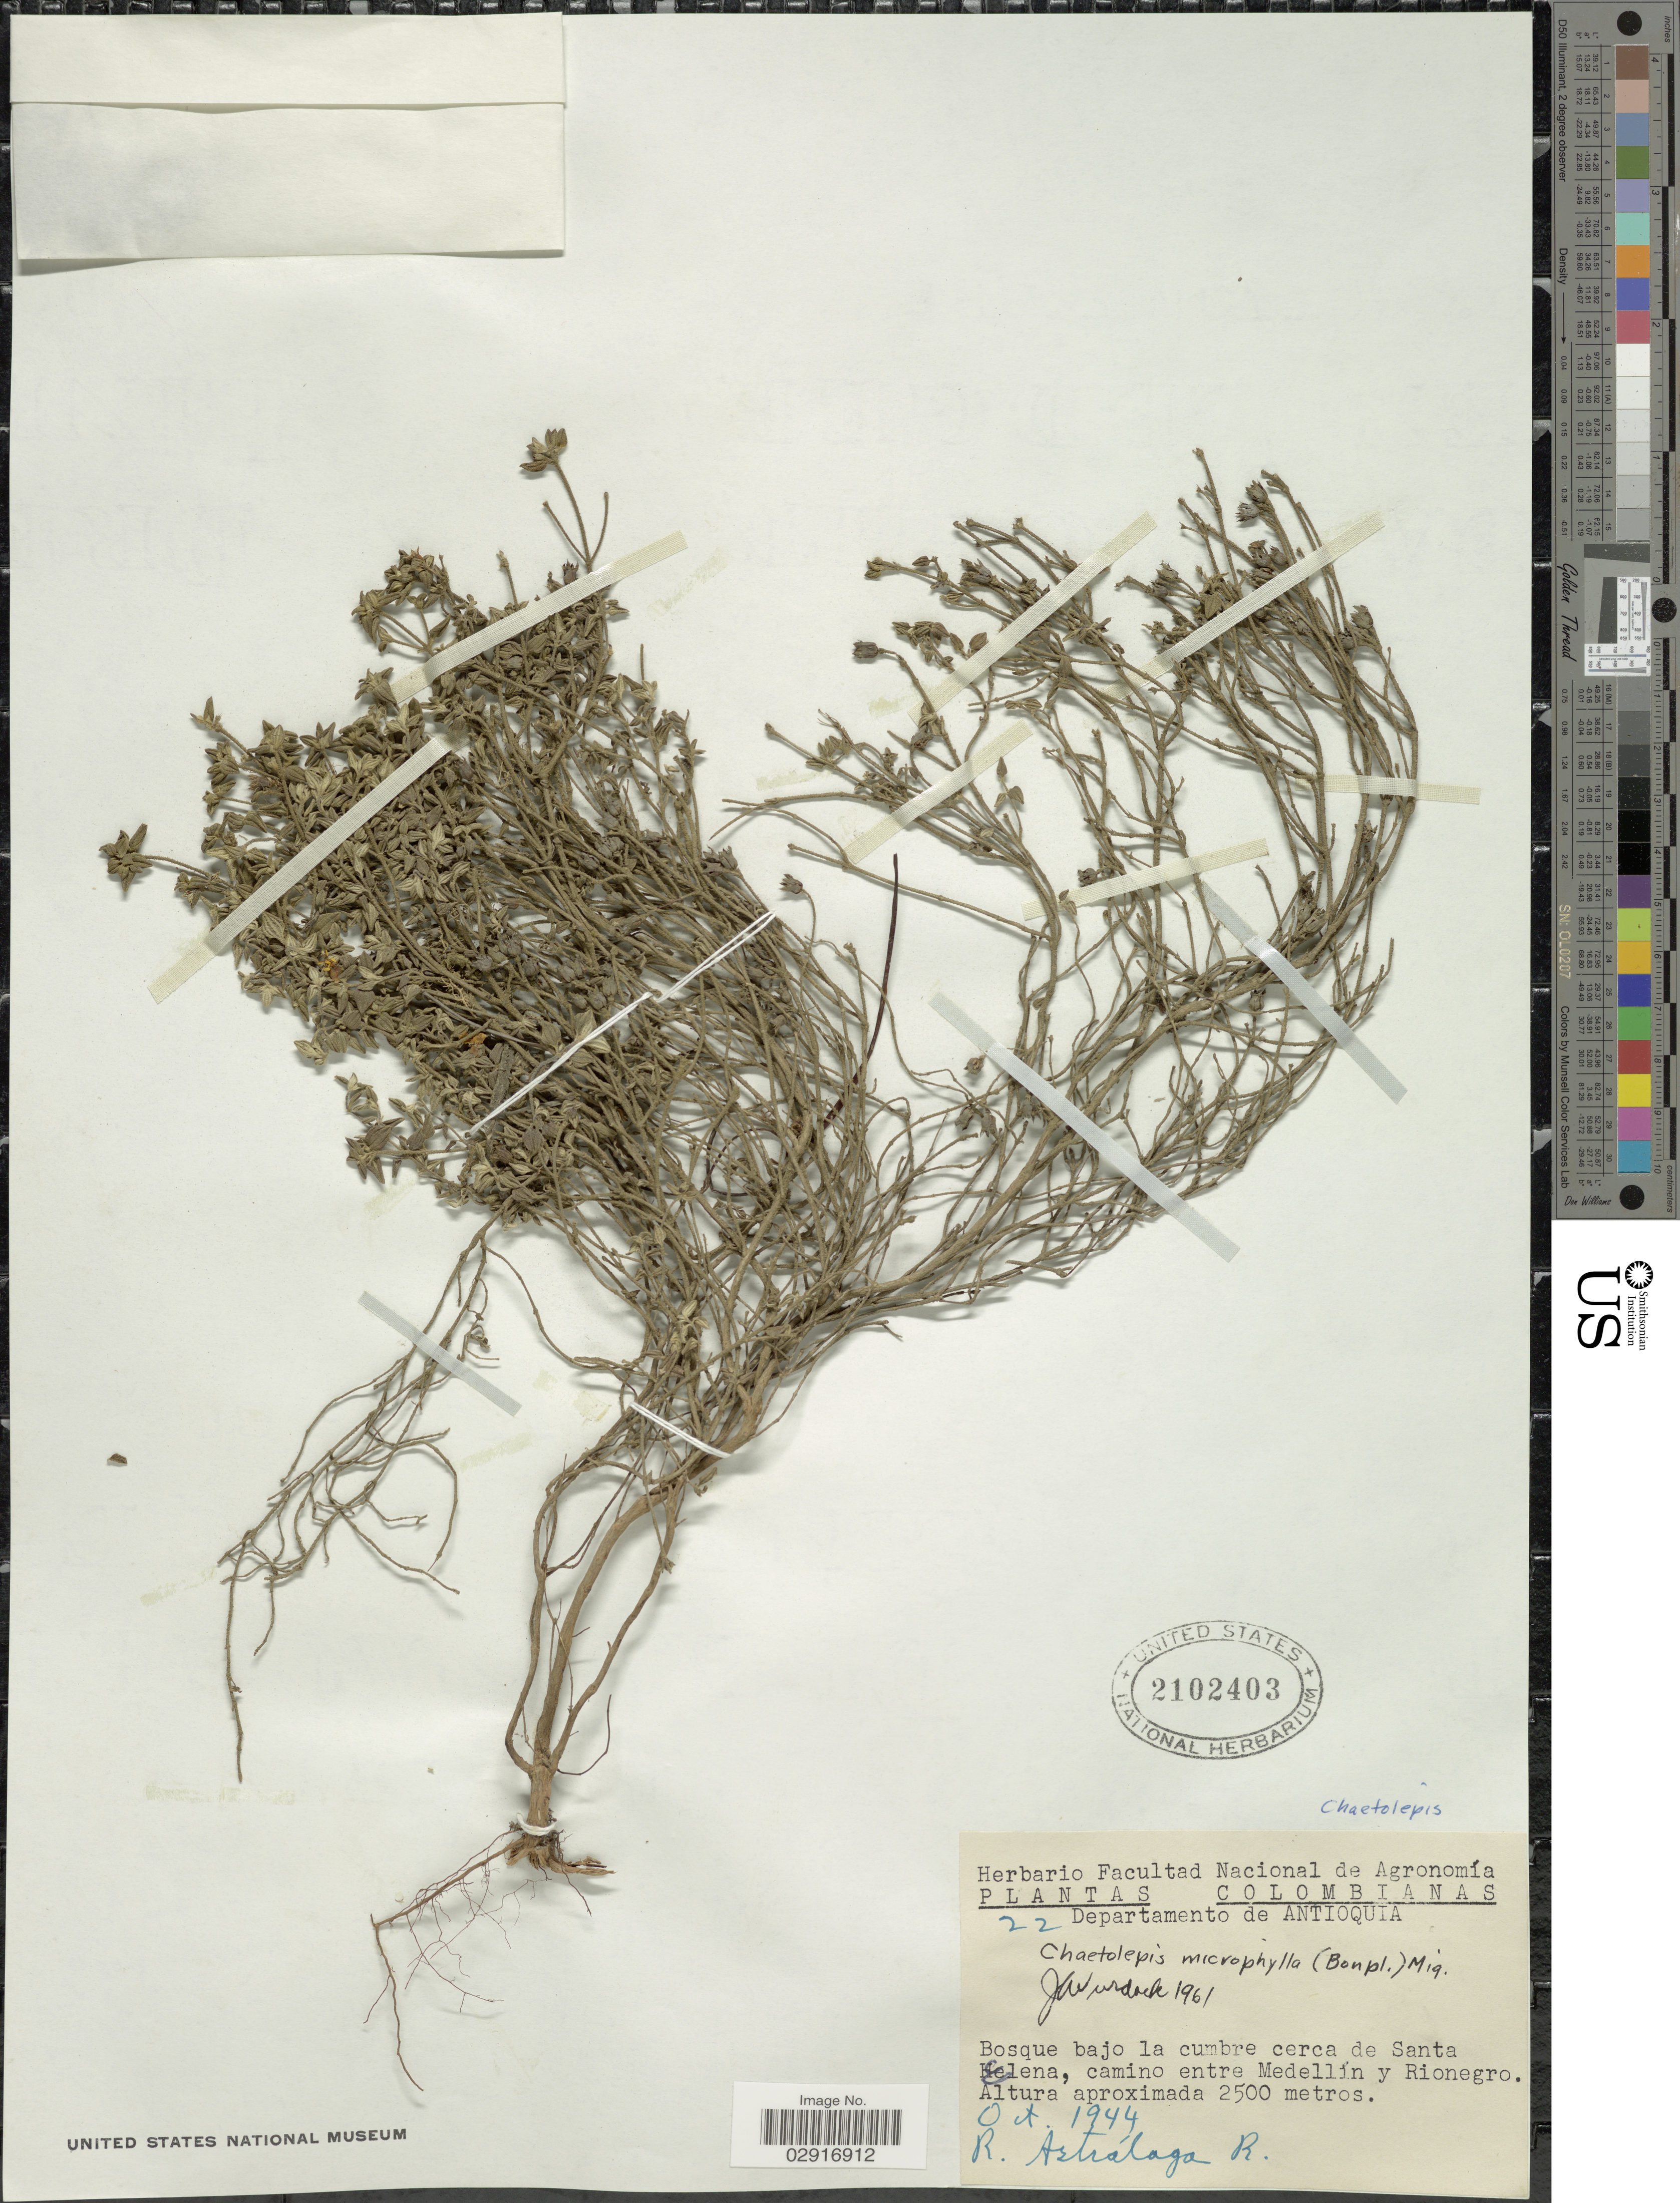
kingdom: Plantae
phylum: Tracheophyta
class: Magnoliopsida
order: Myrtales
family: Melastomataceae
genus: Chaetolepis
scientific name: Chaetolepis microphylla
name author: (Bonpl.) Miq.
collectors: R. Astralaga R.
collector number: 22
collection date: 1944-10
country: Colombia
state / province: Antioquia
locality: Departamento de Antioquia. Cerca de Santa Elena, camino entre Medellín y Rionegro.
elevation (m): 2500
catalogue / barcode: US 2102403